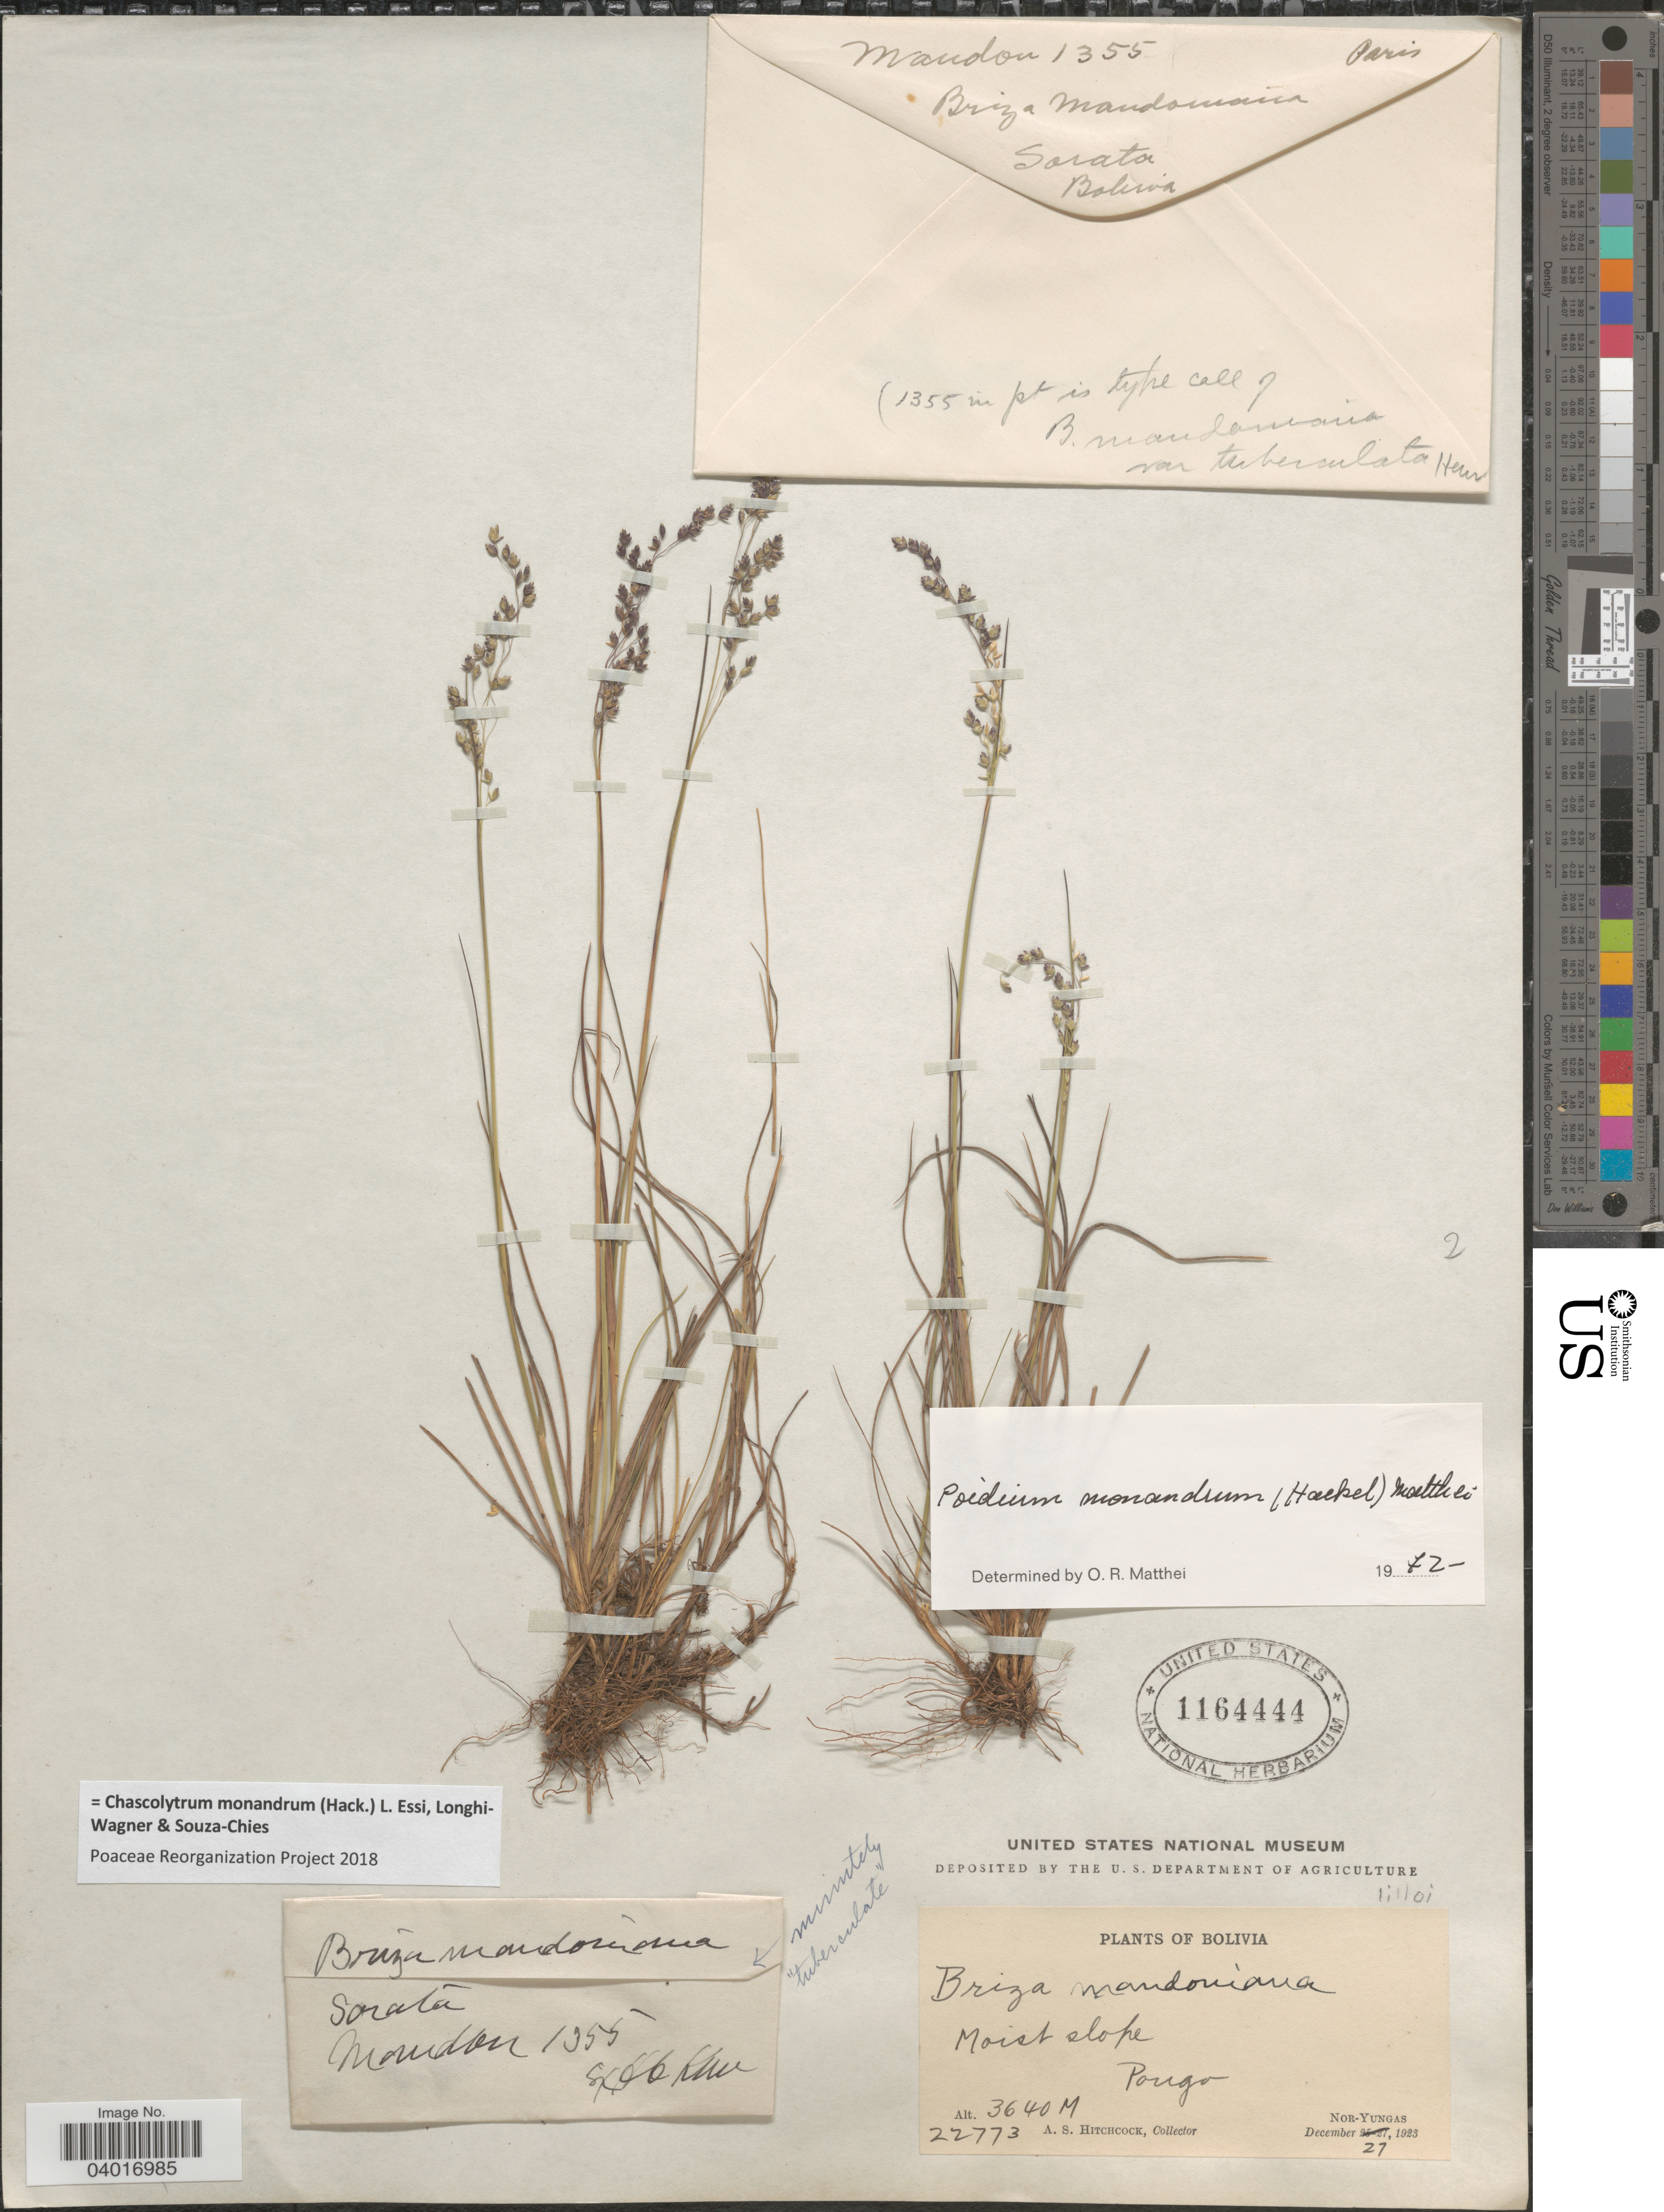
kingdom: Plantae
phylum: Tracheophyta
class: Liliopsida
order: Poales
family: Poaceae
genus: Chascolytrum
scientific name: Chascolytrum monandrum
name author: (Hack.) L. Essi et al.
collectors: Mandon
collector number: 1355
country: Bolivia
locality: Sorata.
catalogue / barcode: US 1164444-2